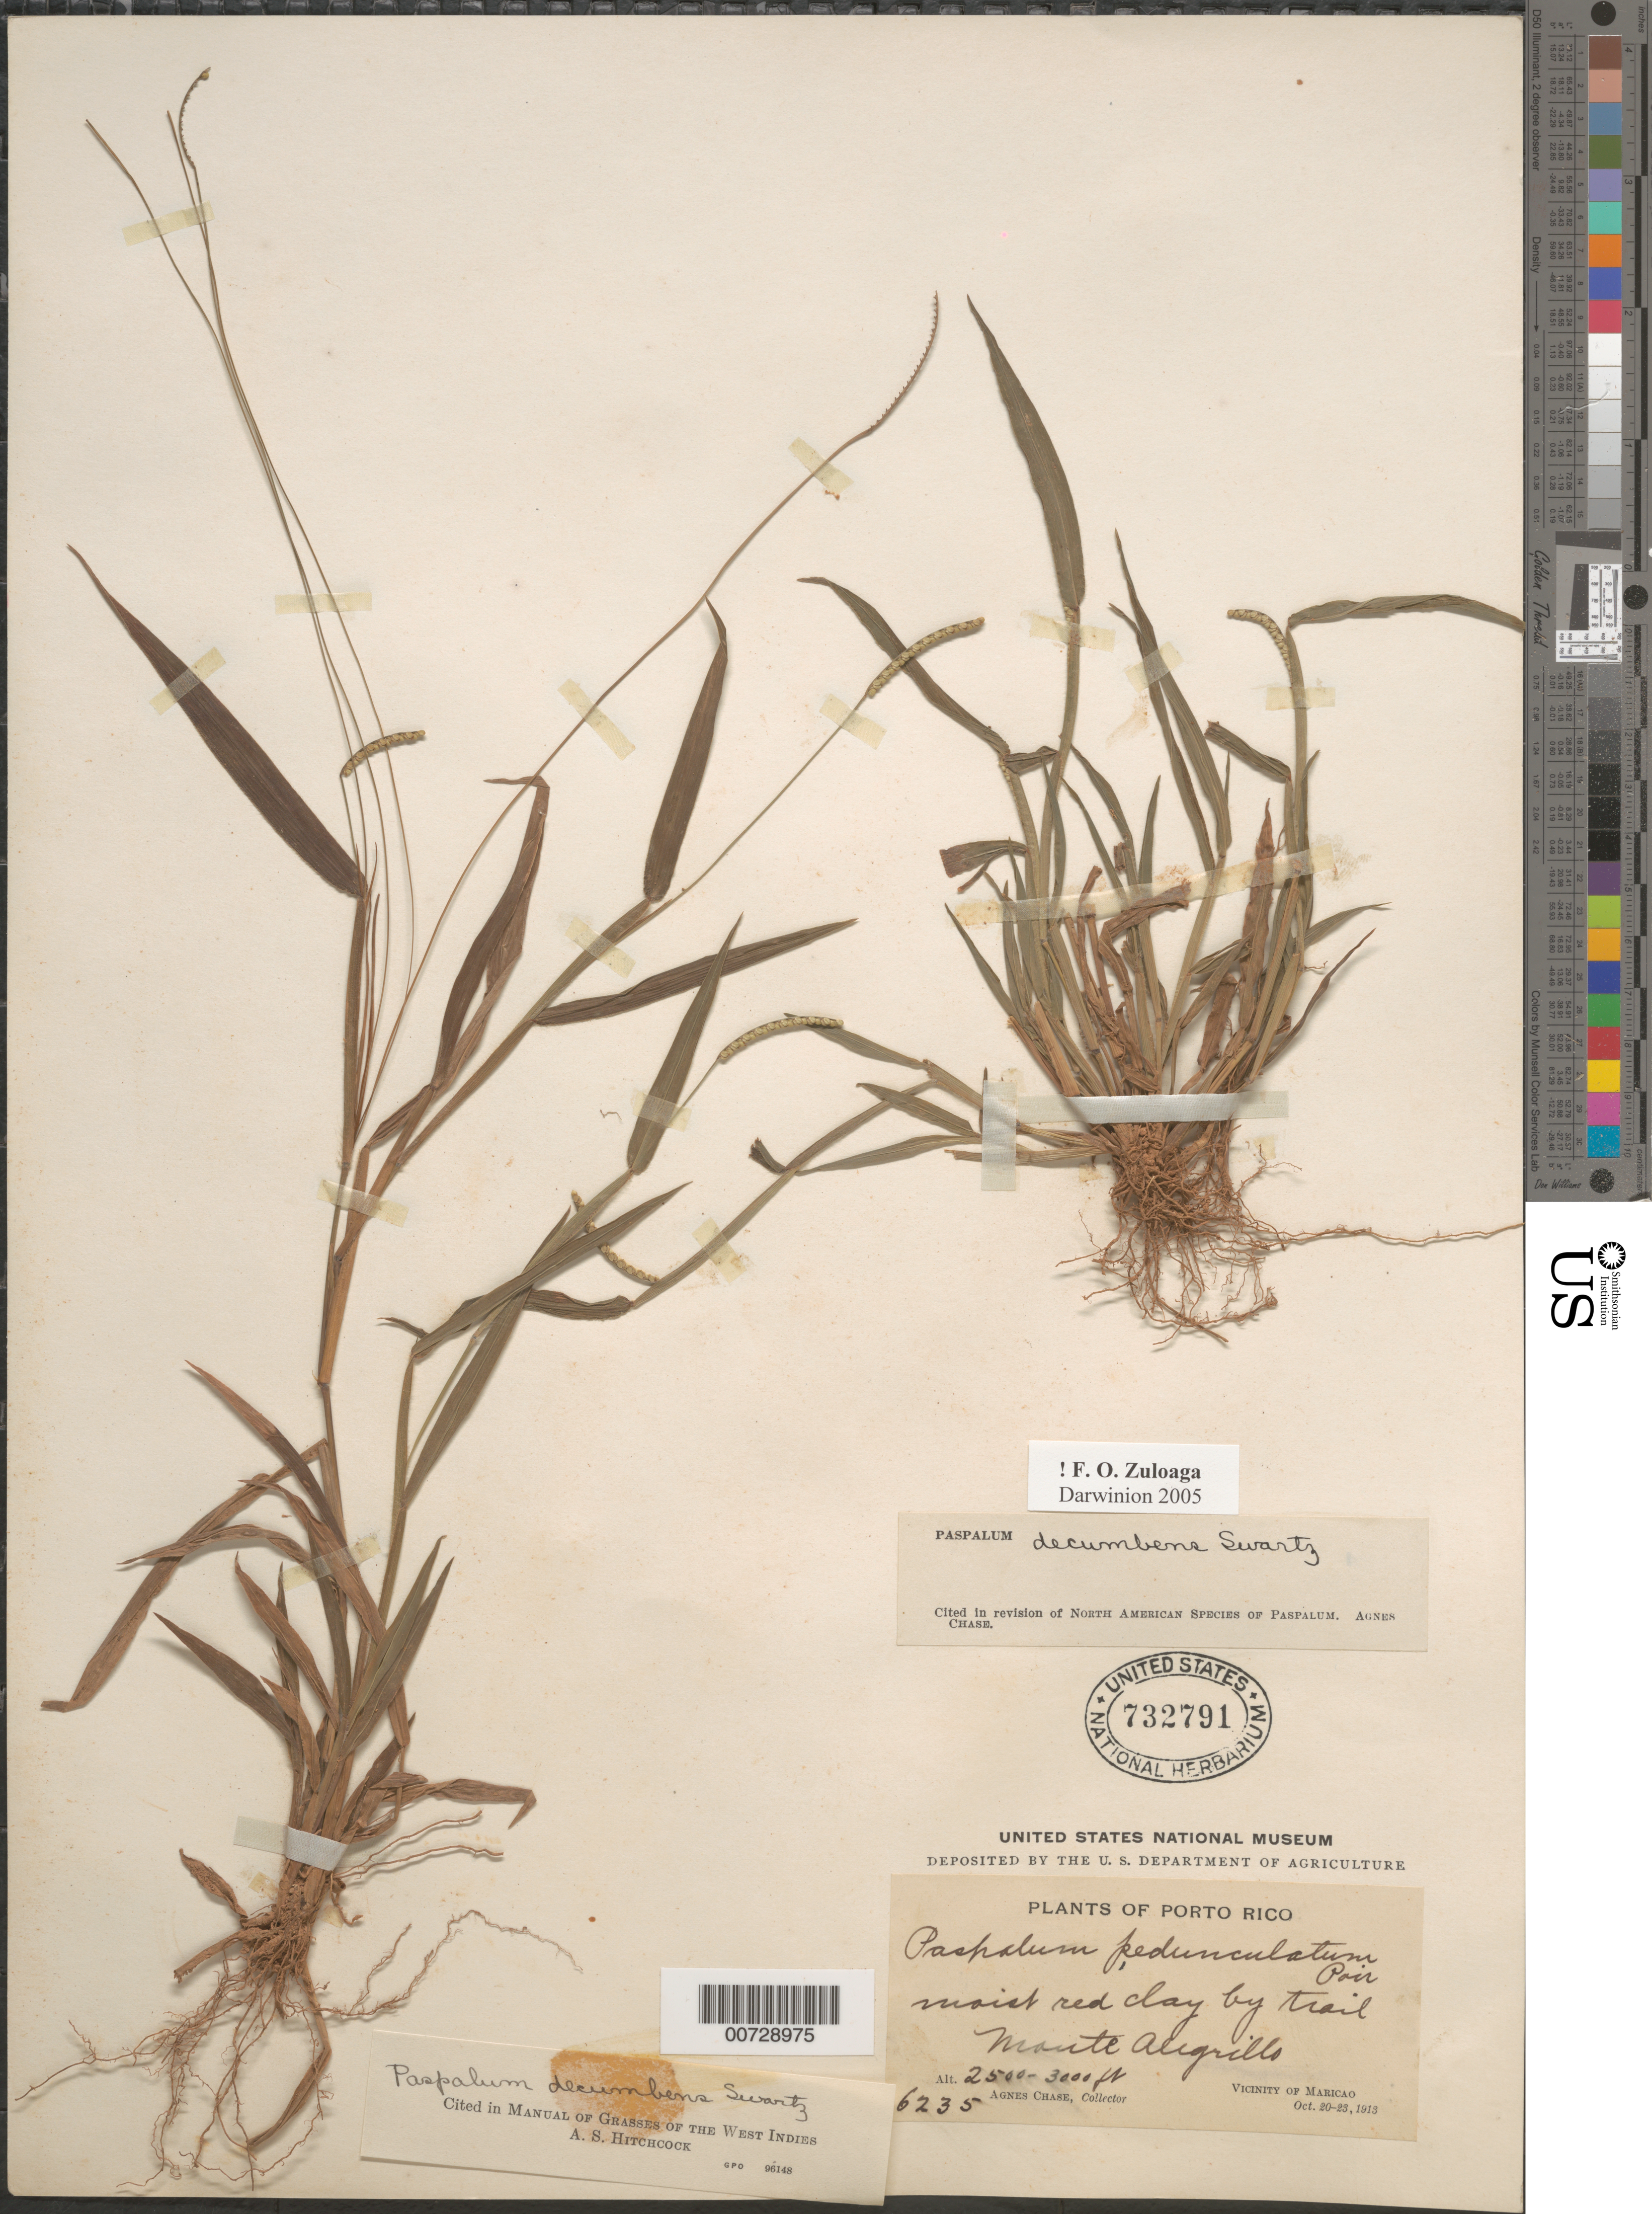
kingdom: Plantae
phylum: Tracheophyta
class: Liliopsida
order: Poales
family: Poaceae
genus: Paspalum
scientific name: Paspalum decumbens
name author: Sw.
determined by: Chase, [M.] Agnes, (US)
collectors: A. Chase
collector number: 6235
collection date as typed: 20 Oct 1913 to 23 Oct 1913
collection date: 1913-10-20/1913-10-23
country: Puerto Rico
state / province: Maricao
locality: Monte Alegrillo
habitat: Moist red clay by trail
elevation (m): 762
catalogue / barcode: US 732791